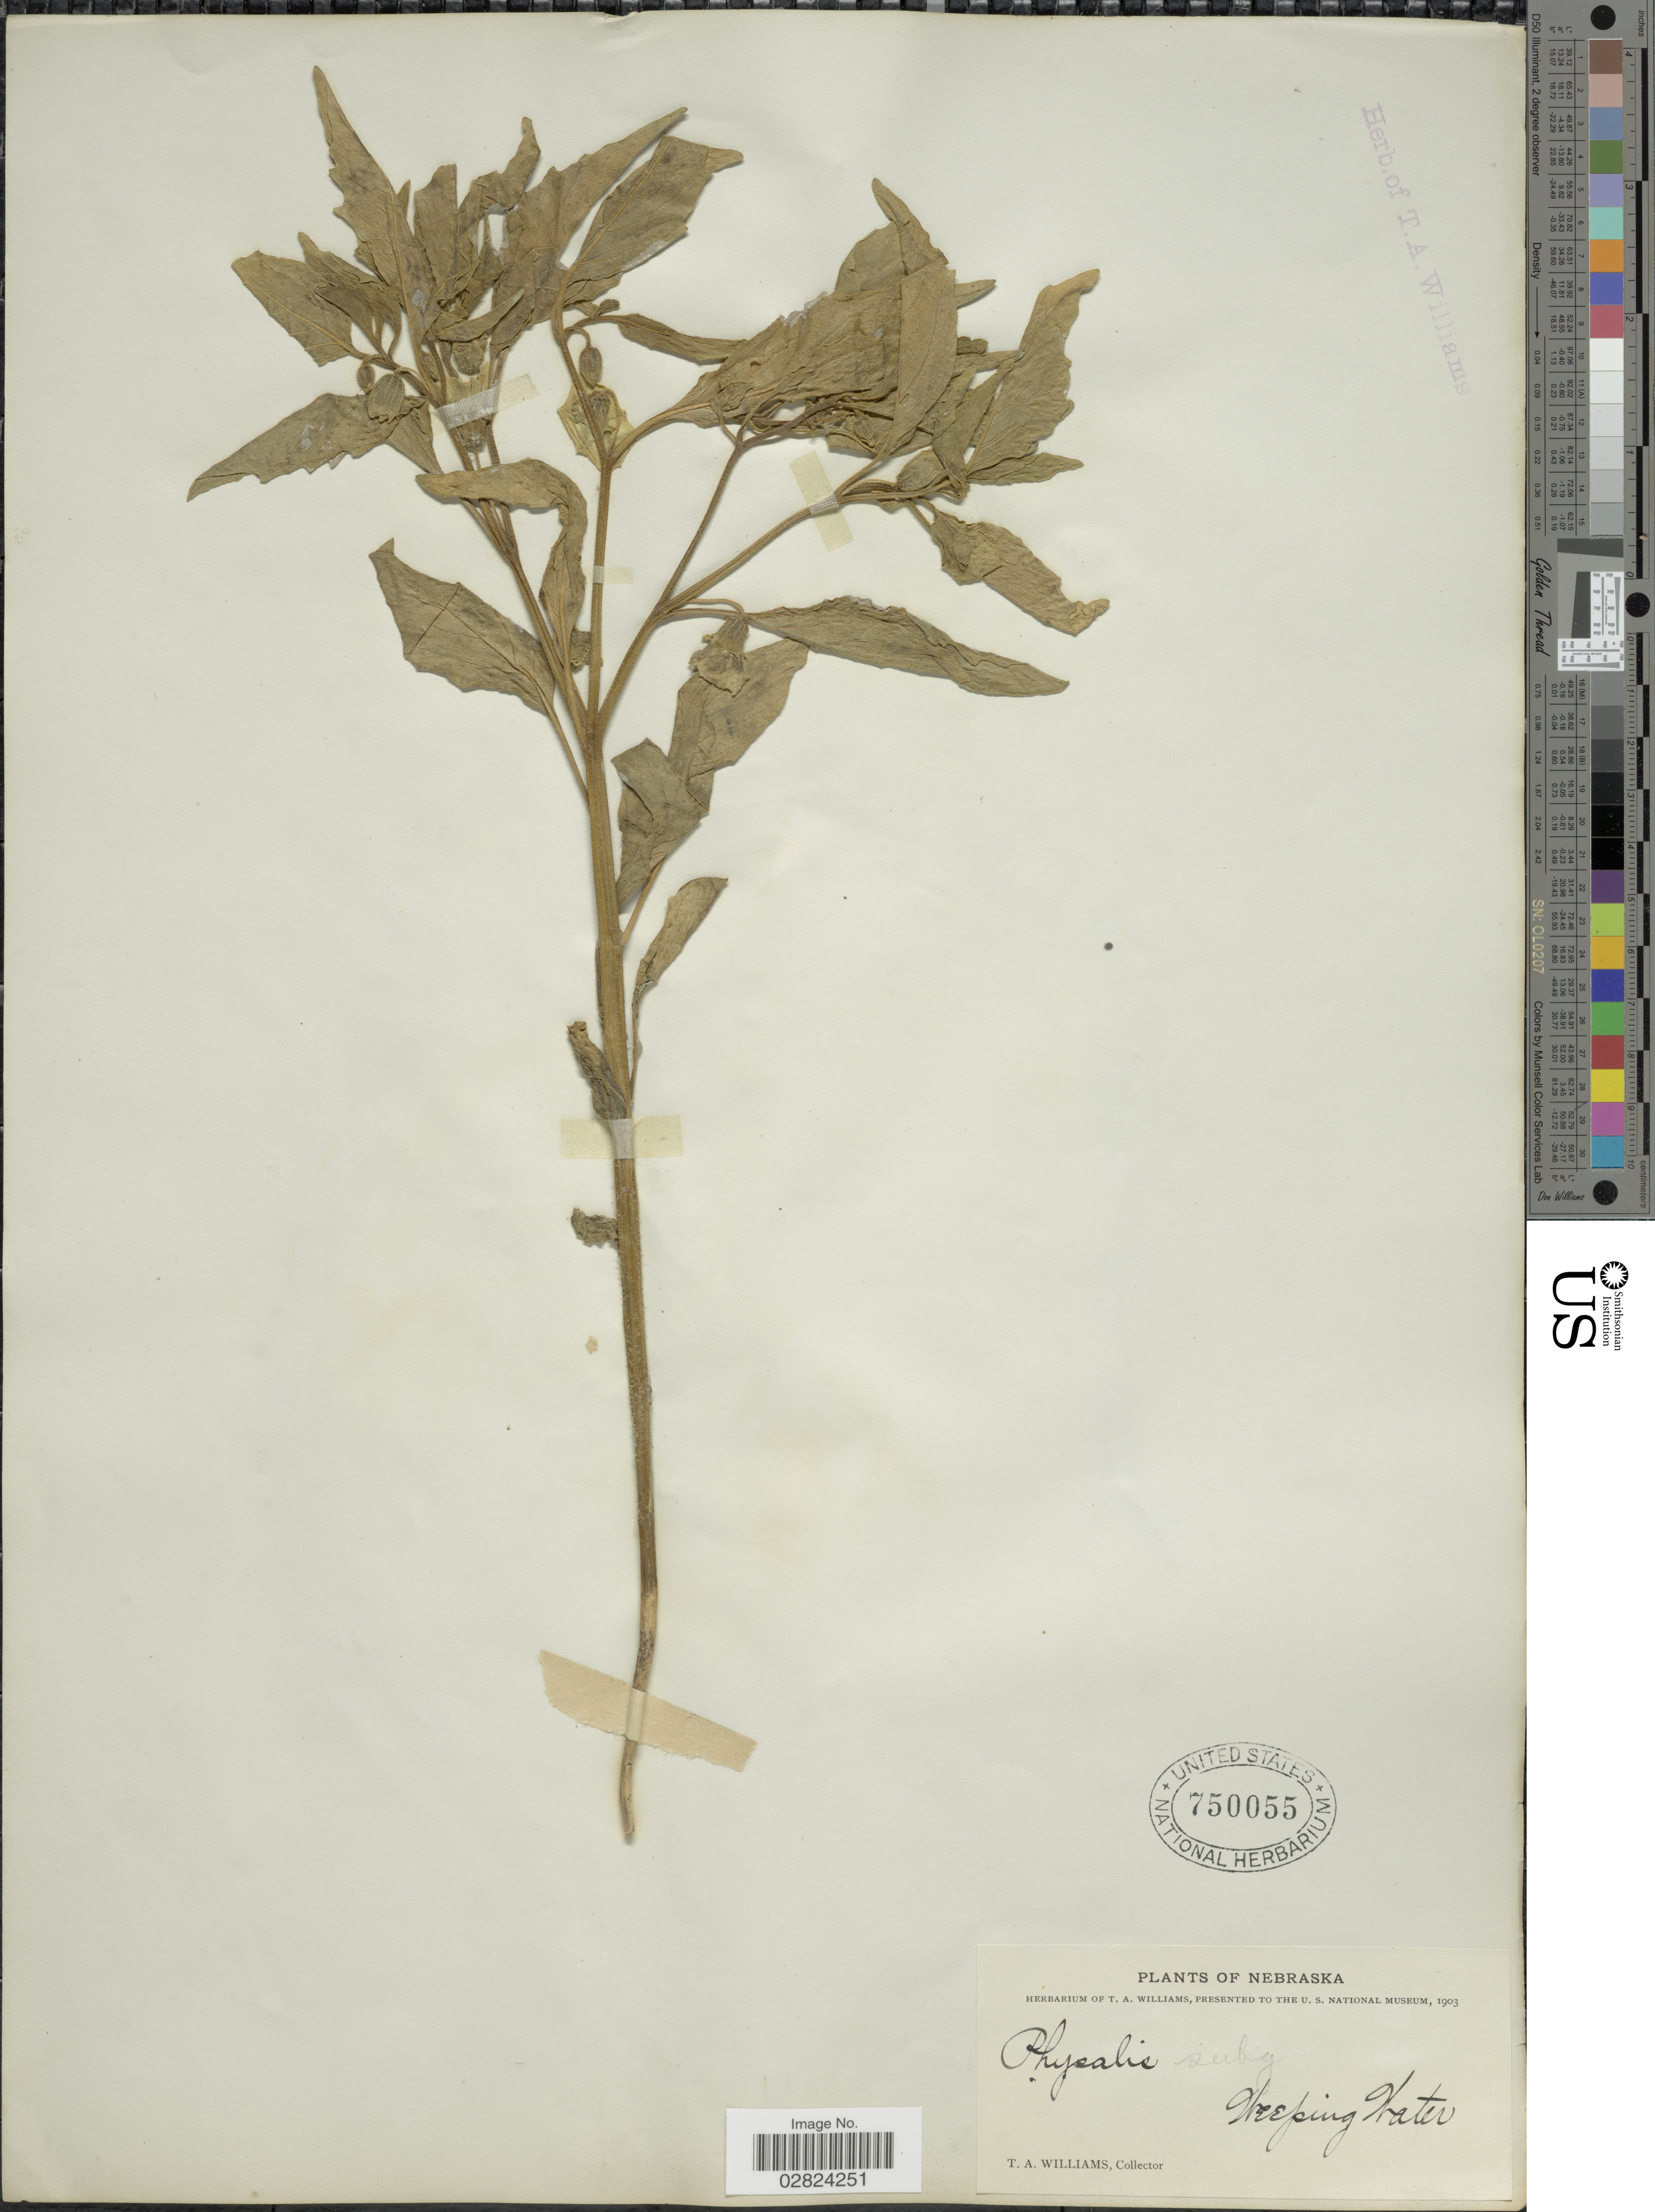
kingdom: Plantae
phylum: Tracheophyta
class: Magnoliopsida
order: Solanales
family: Solanaceae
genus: Physalis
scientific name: Physalis subglabrata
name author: Mack. & Bush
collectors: T. A. Williams (herbarium)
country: United States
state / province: Nebraska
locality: Weeping Water.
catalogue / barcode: US 750055